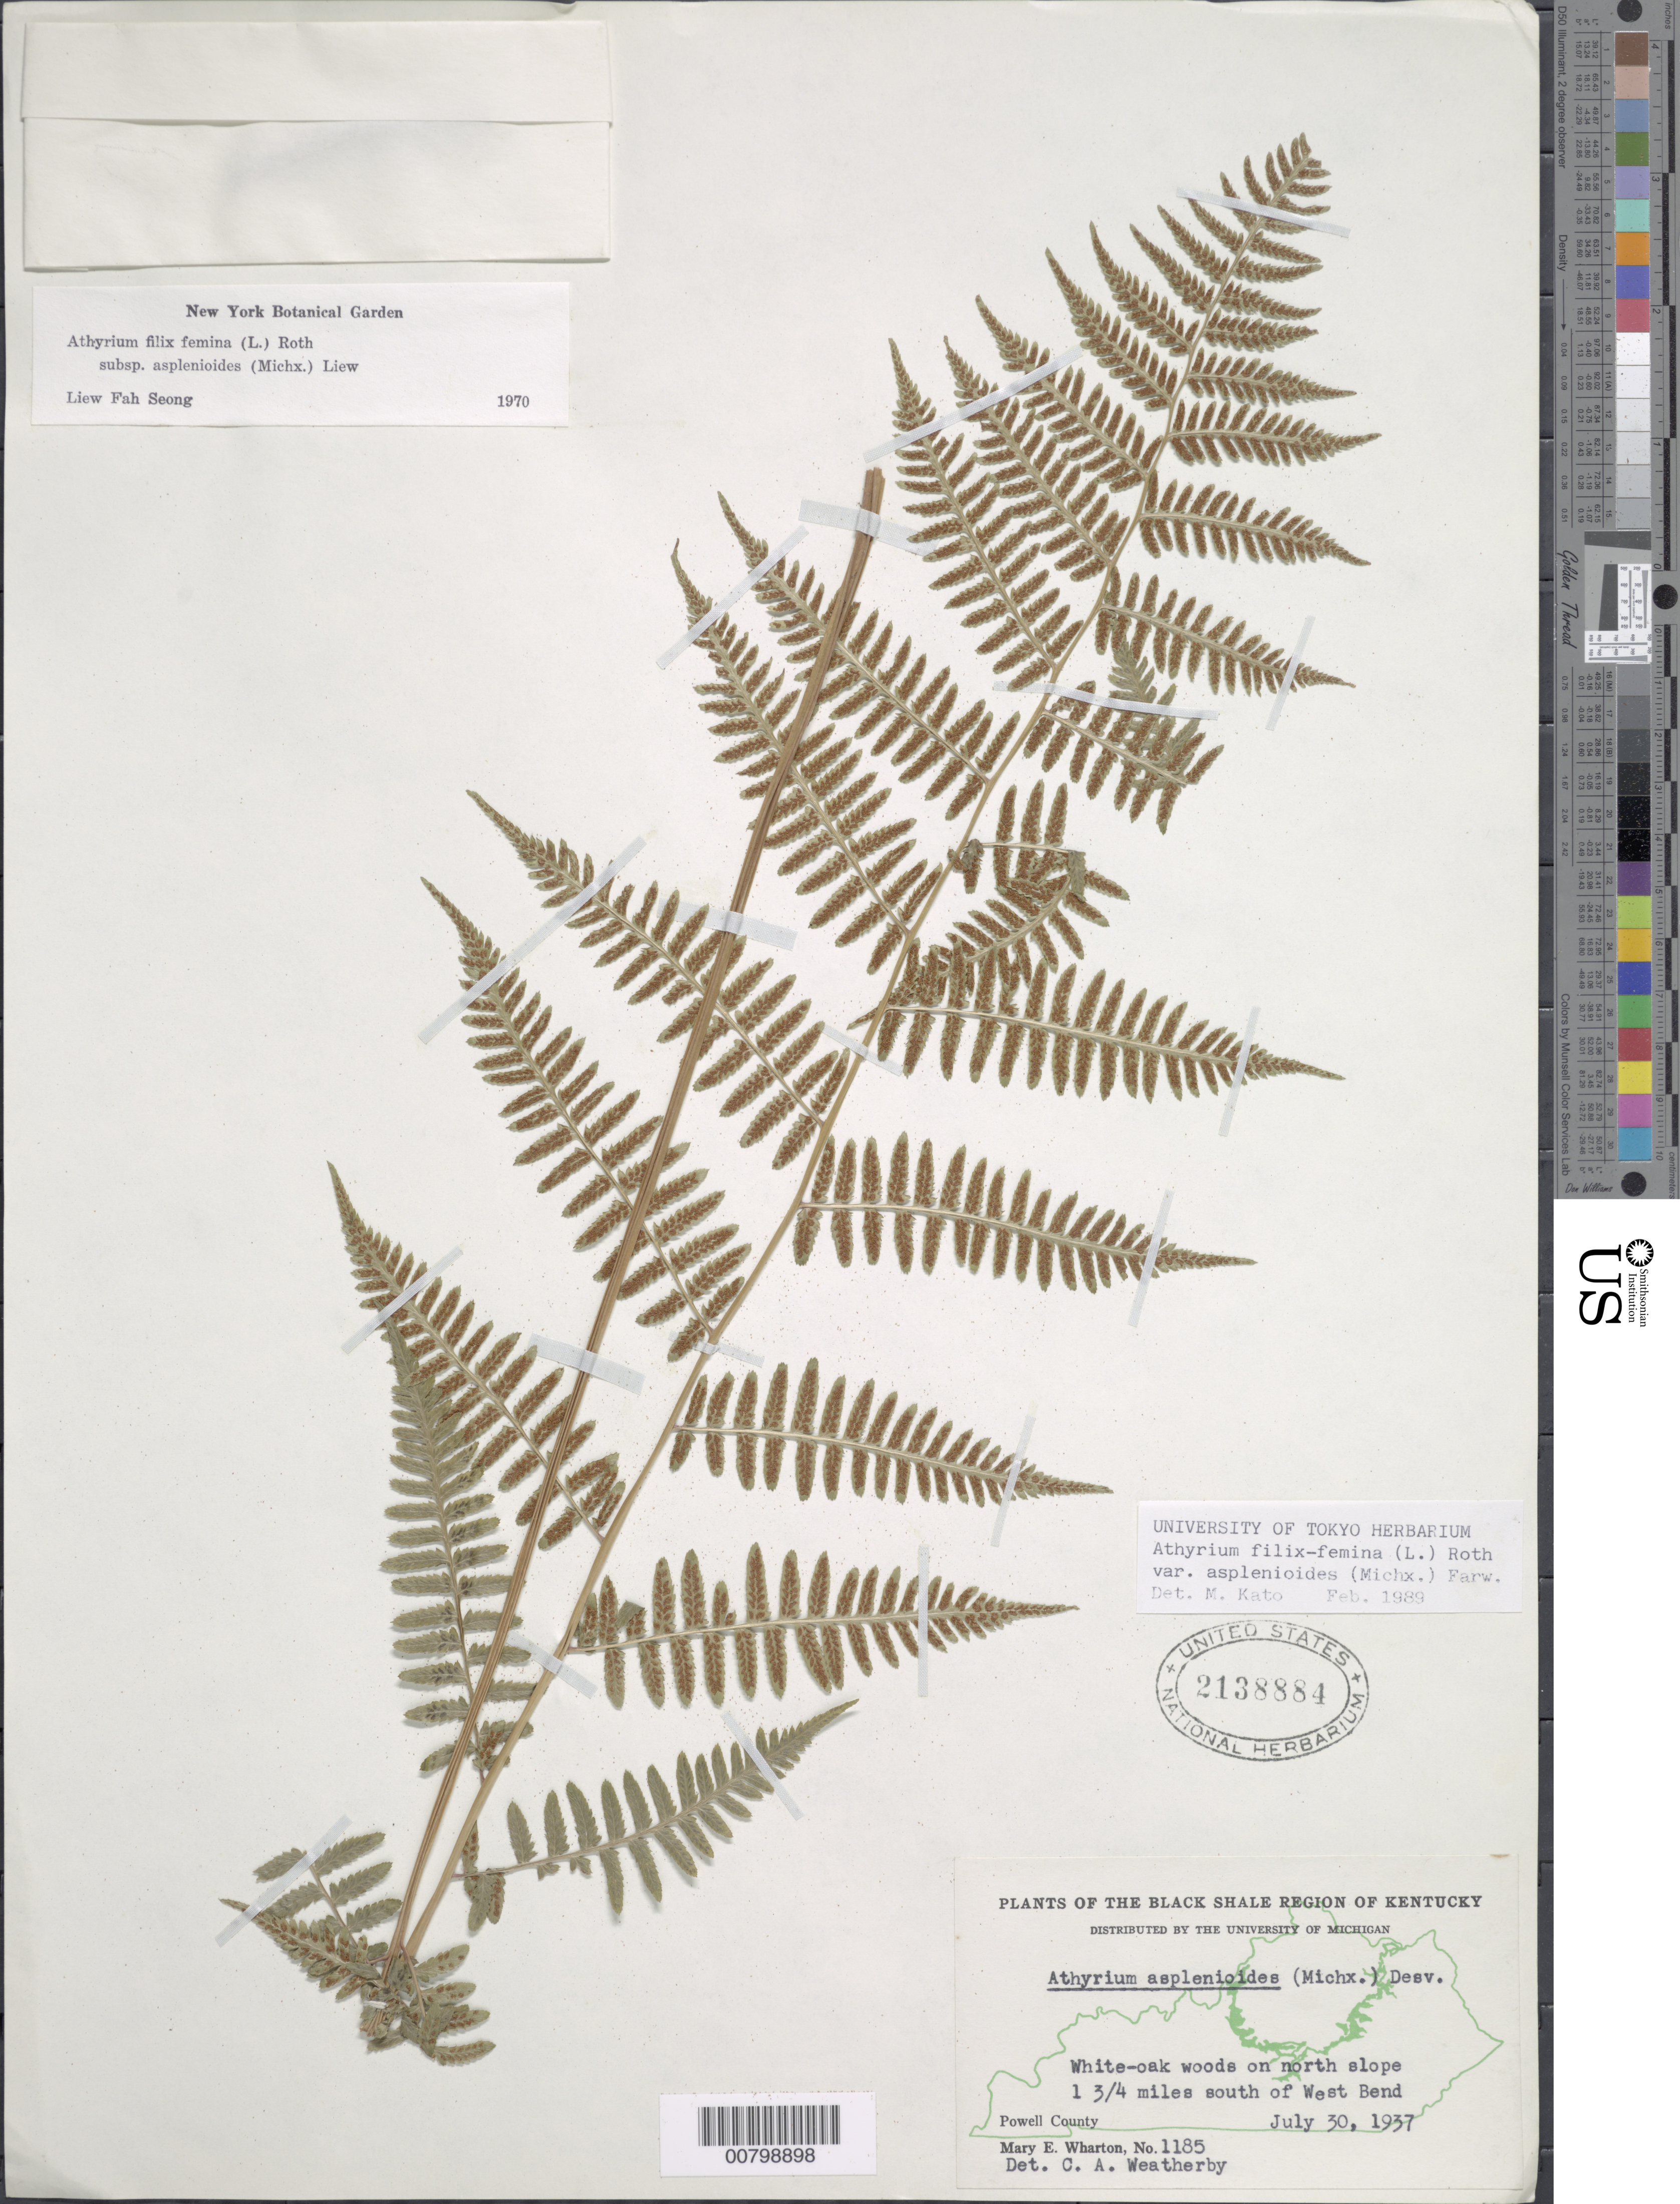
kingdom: Plantae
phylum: Tracheophyta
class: Polypodiopsida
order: Polypodiales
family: Athyriaceae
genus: Athyrium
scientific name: Athyrium filix-femina subsp. asplenioides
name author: (Michx.) Hultén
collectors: M. Wharton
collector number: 1185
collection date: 1937-07-30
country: United States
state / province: Kentucky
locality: Black Shale Region, White-oak woods on north slope 1 3/4 miles south of West Bend, Powell County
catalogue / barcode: US 2138884